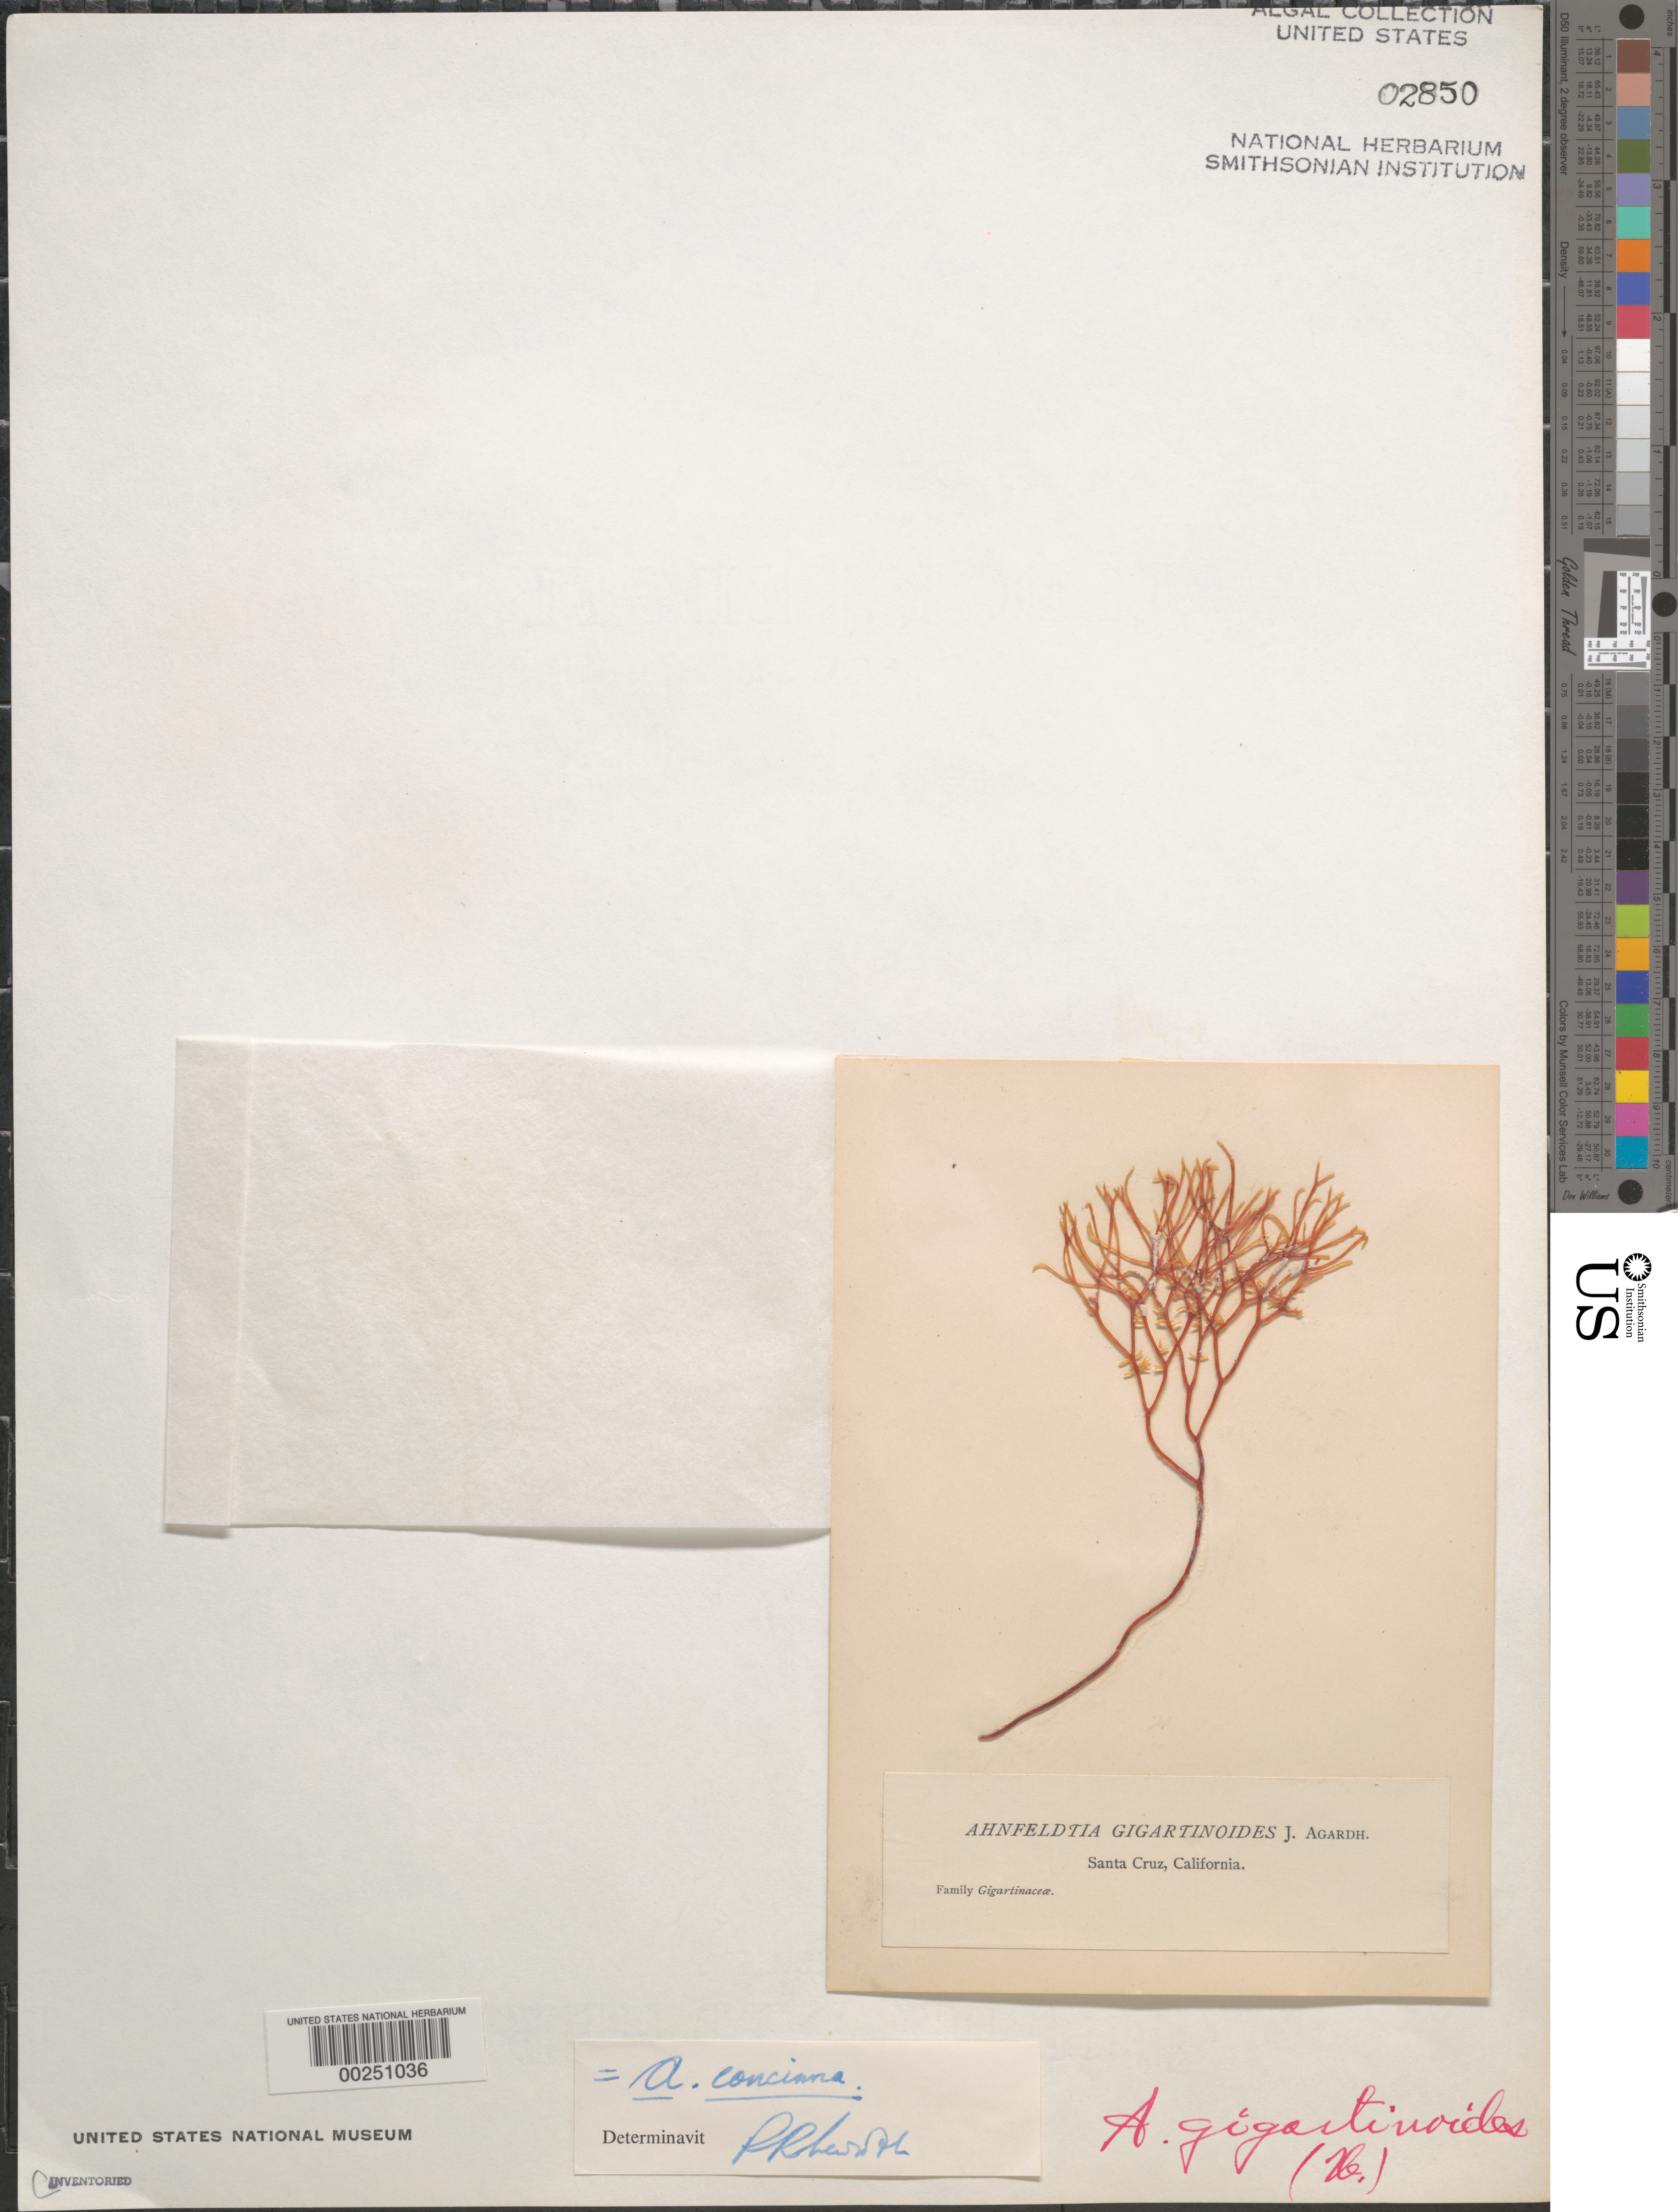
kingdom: Plantae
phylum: Rhodophyta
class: Florideophyceae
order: Gigartinales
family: Phyllophoraceae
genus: Gymnogongrus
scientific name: Gymnogongrus durvillei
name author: (Bory) M.S.Calderon & S.M. Boo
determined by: Algae name updating Project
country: United States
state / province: California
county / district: Santa Cruz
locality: Santa Cruz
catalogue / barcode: US 2850